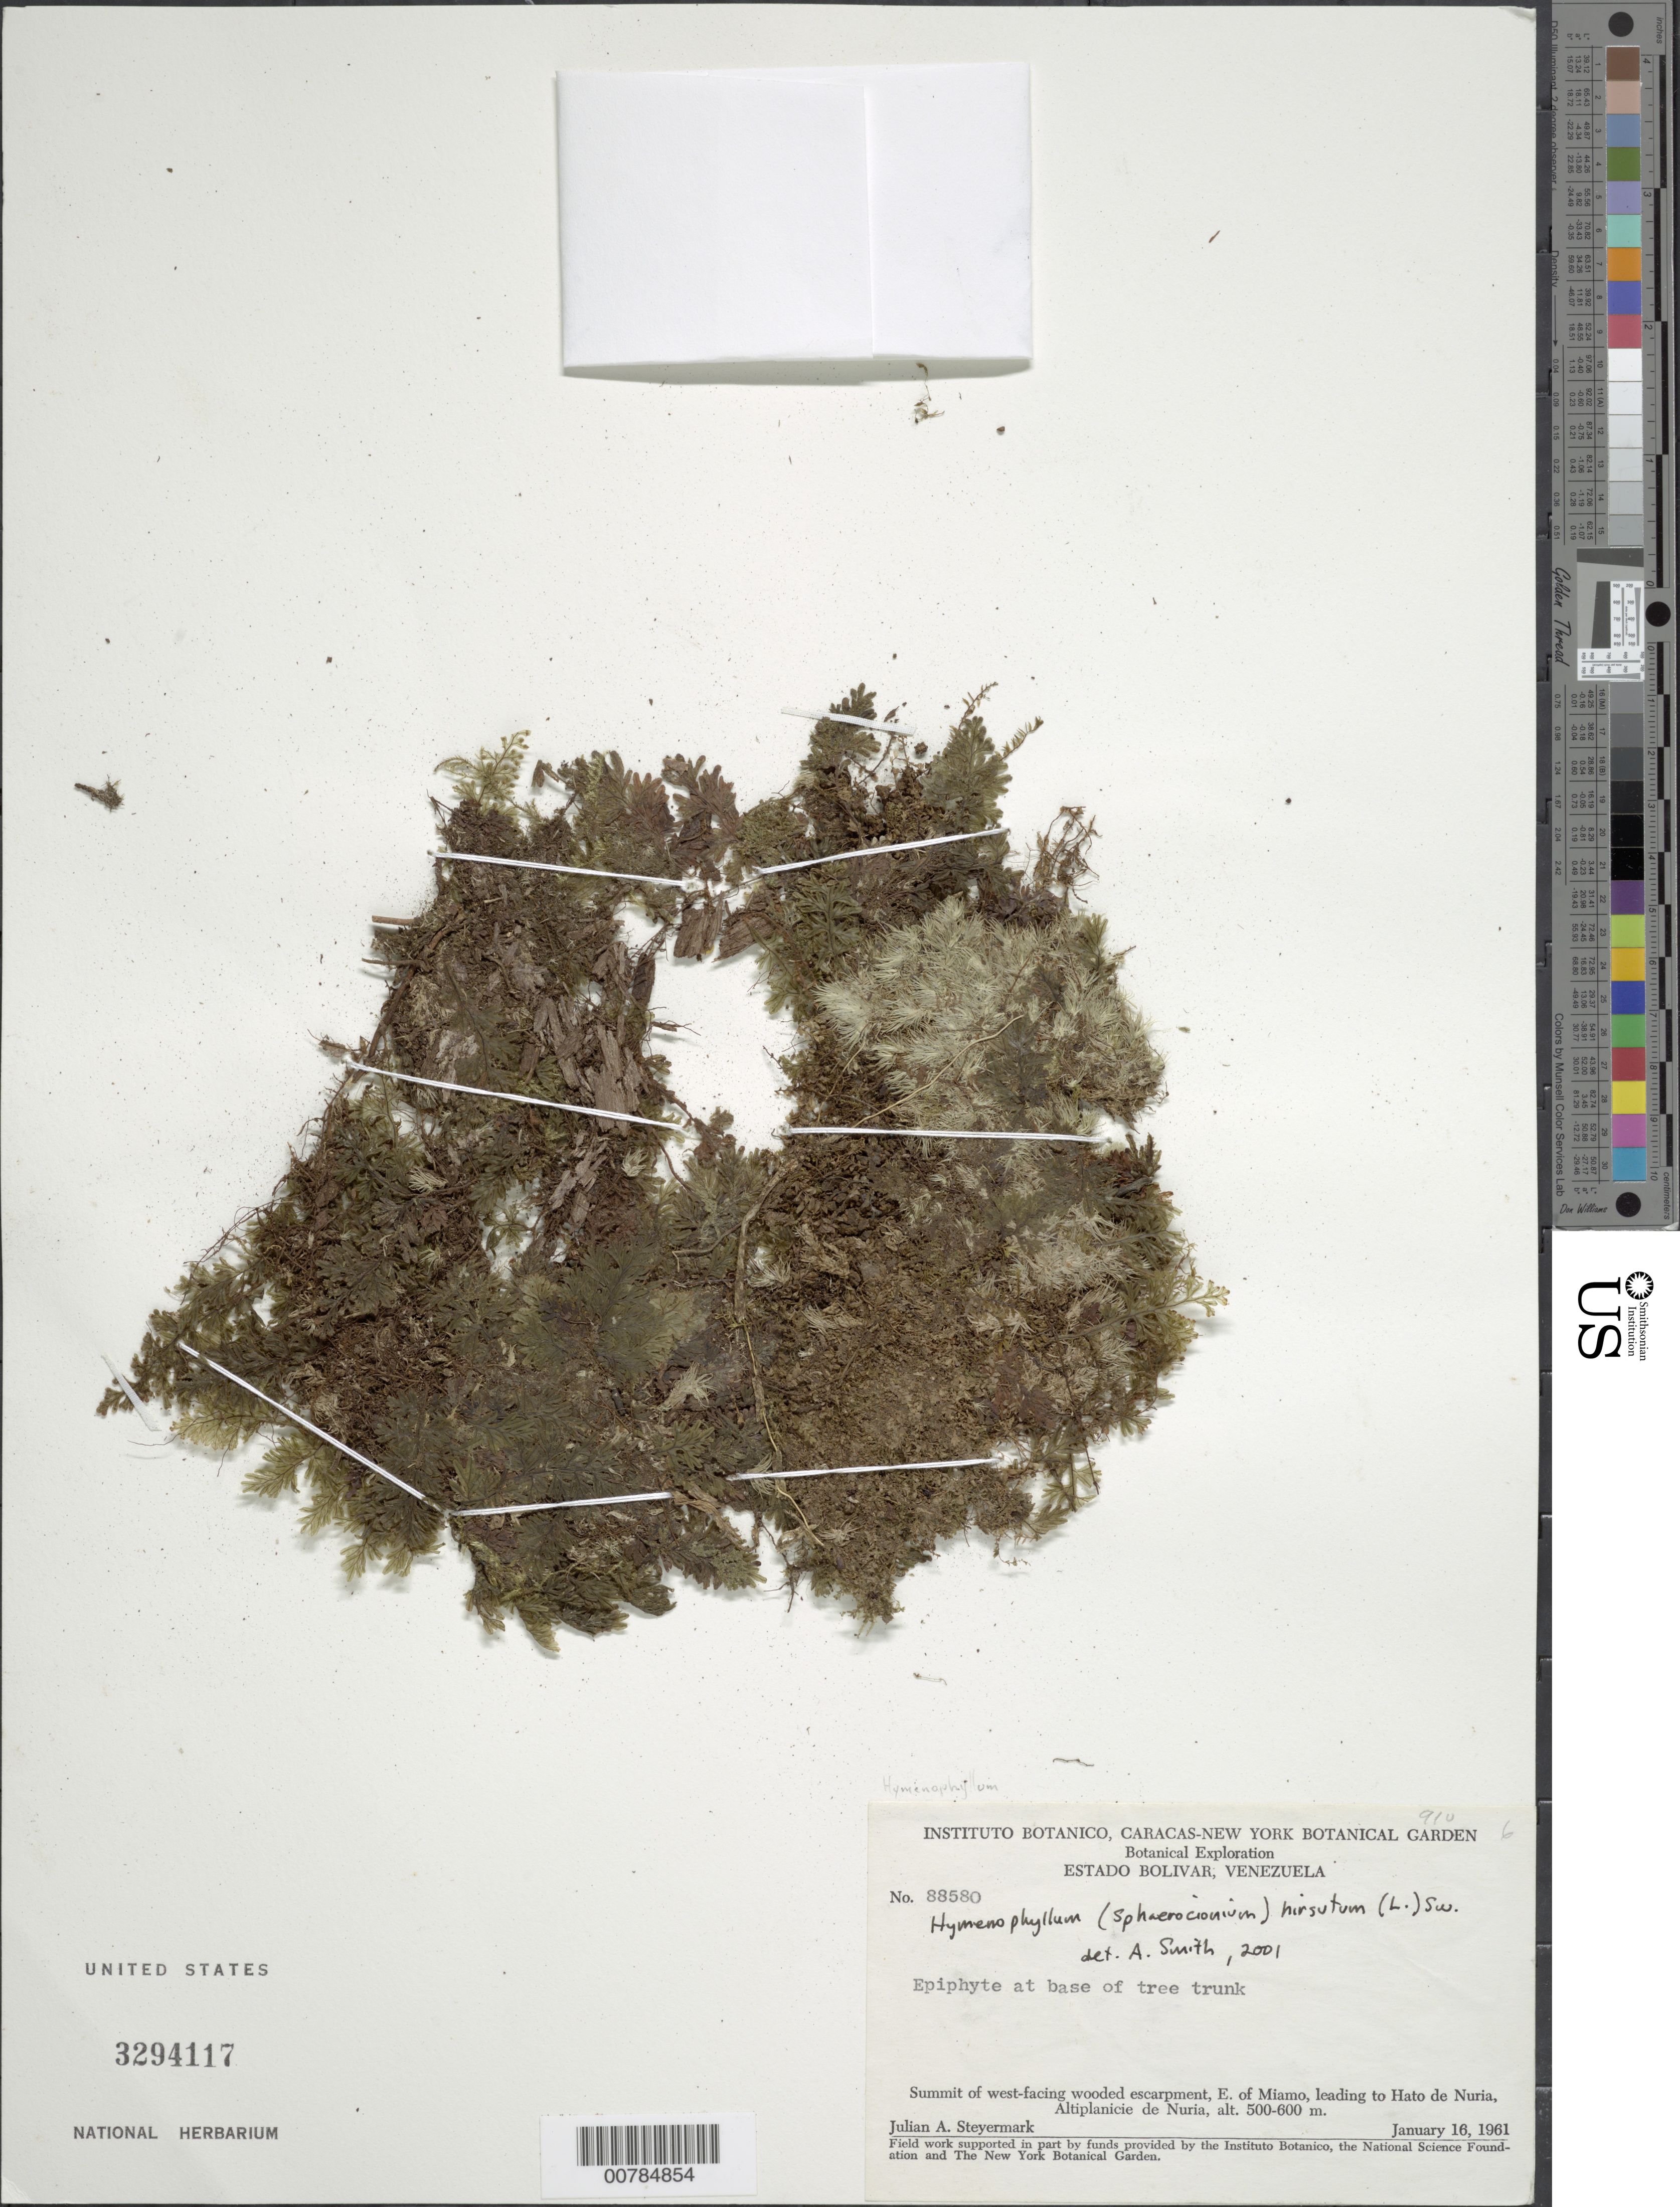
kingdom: Plantae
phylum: Tracheophyta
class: Polypodiopsida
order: Hymenophyllales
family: Hymenophyllaceae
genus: Hymenophyllum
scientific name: Hymenophyllum hirsutum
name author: (L.) Sw.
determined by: Smith, A.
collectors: J. Steyermark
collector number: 88580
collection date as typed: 16-Jan-61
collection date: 1961-01-16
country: Venezuela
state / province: Bolívar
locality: Miamo, E of, leading to Hato de Nuria, Altiplanicie de Nuria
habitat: Summit of W facing wooded escarpment; at base of tree trunk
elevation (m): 500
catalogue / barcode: US 3294117